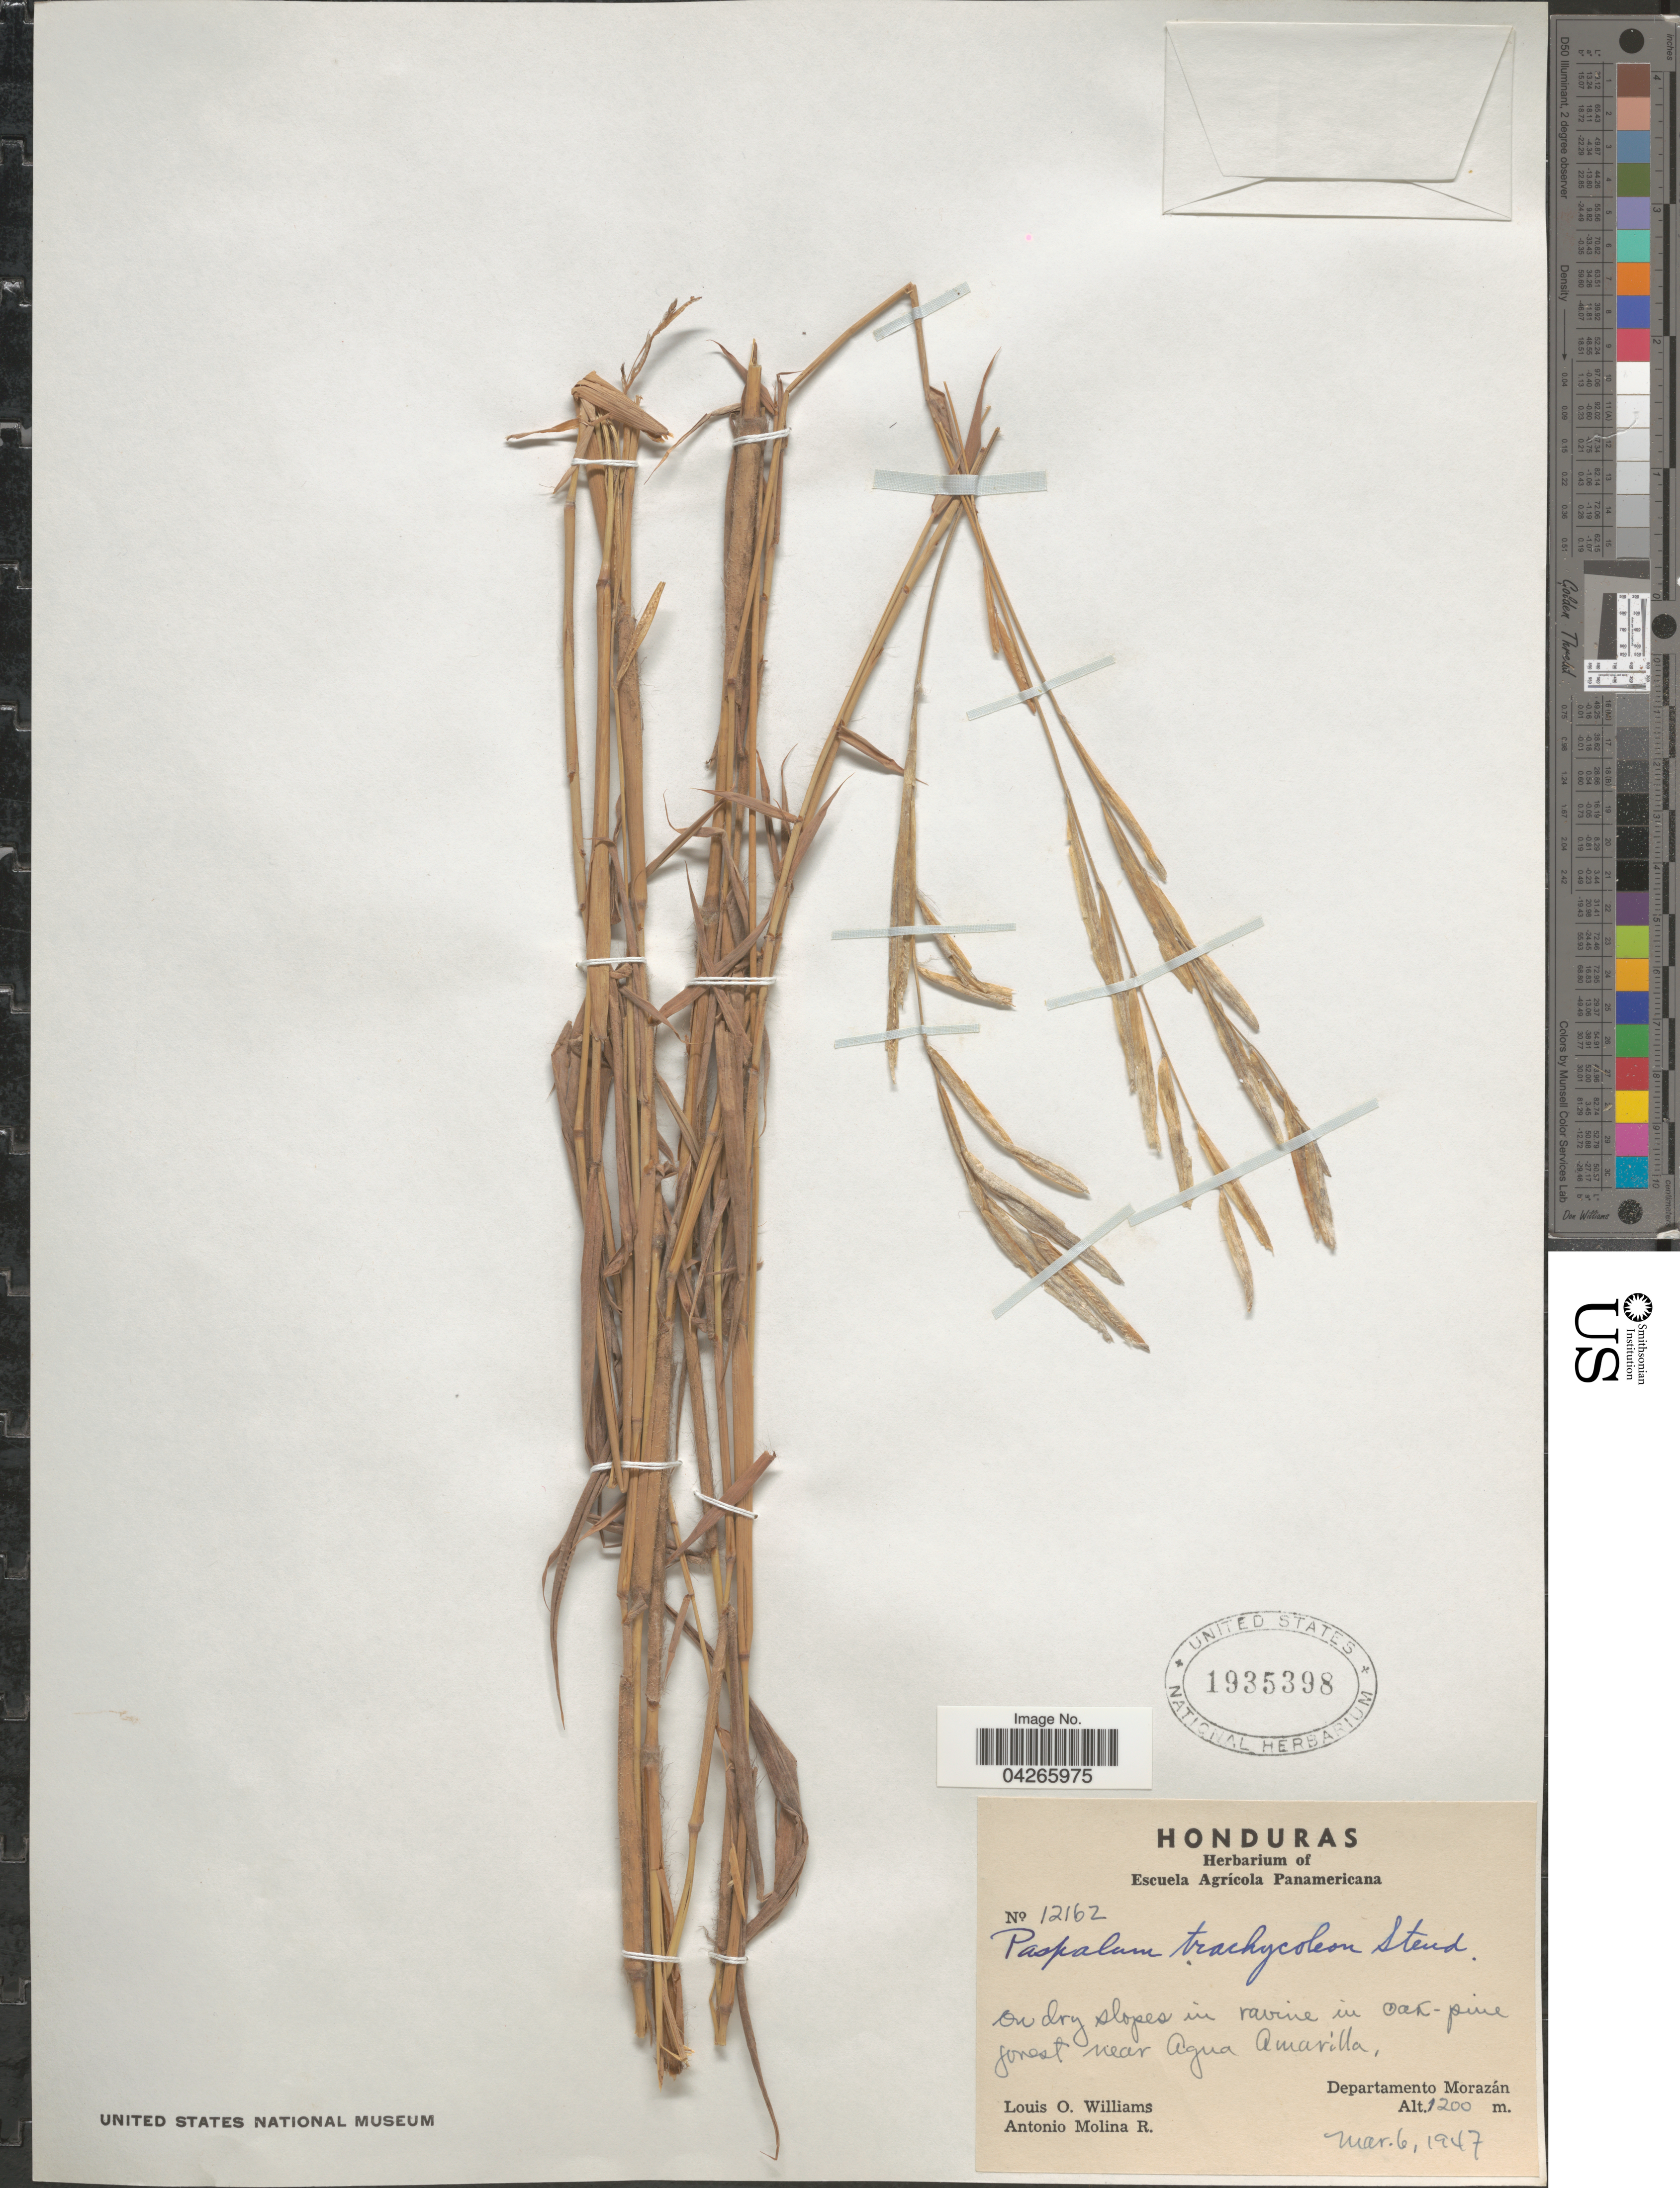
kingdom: Plantae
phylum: Tracheophyta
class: Liliopsida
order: Poales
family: Poaceae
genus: Paspalum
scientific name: Paspalum trachycoleon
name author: Steud.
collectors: L. O. Williams & A. Molina R.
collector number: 12162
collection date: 1947-03-06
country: Honduras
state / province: Fco. Morazán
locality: Forest near Agua Amarilla, Departamento Morazán.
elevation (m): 1200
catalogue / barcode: US 1935398